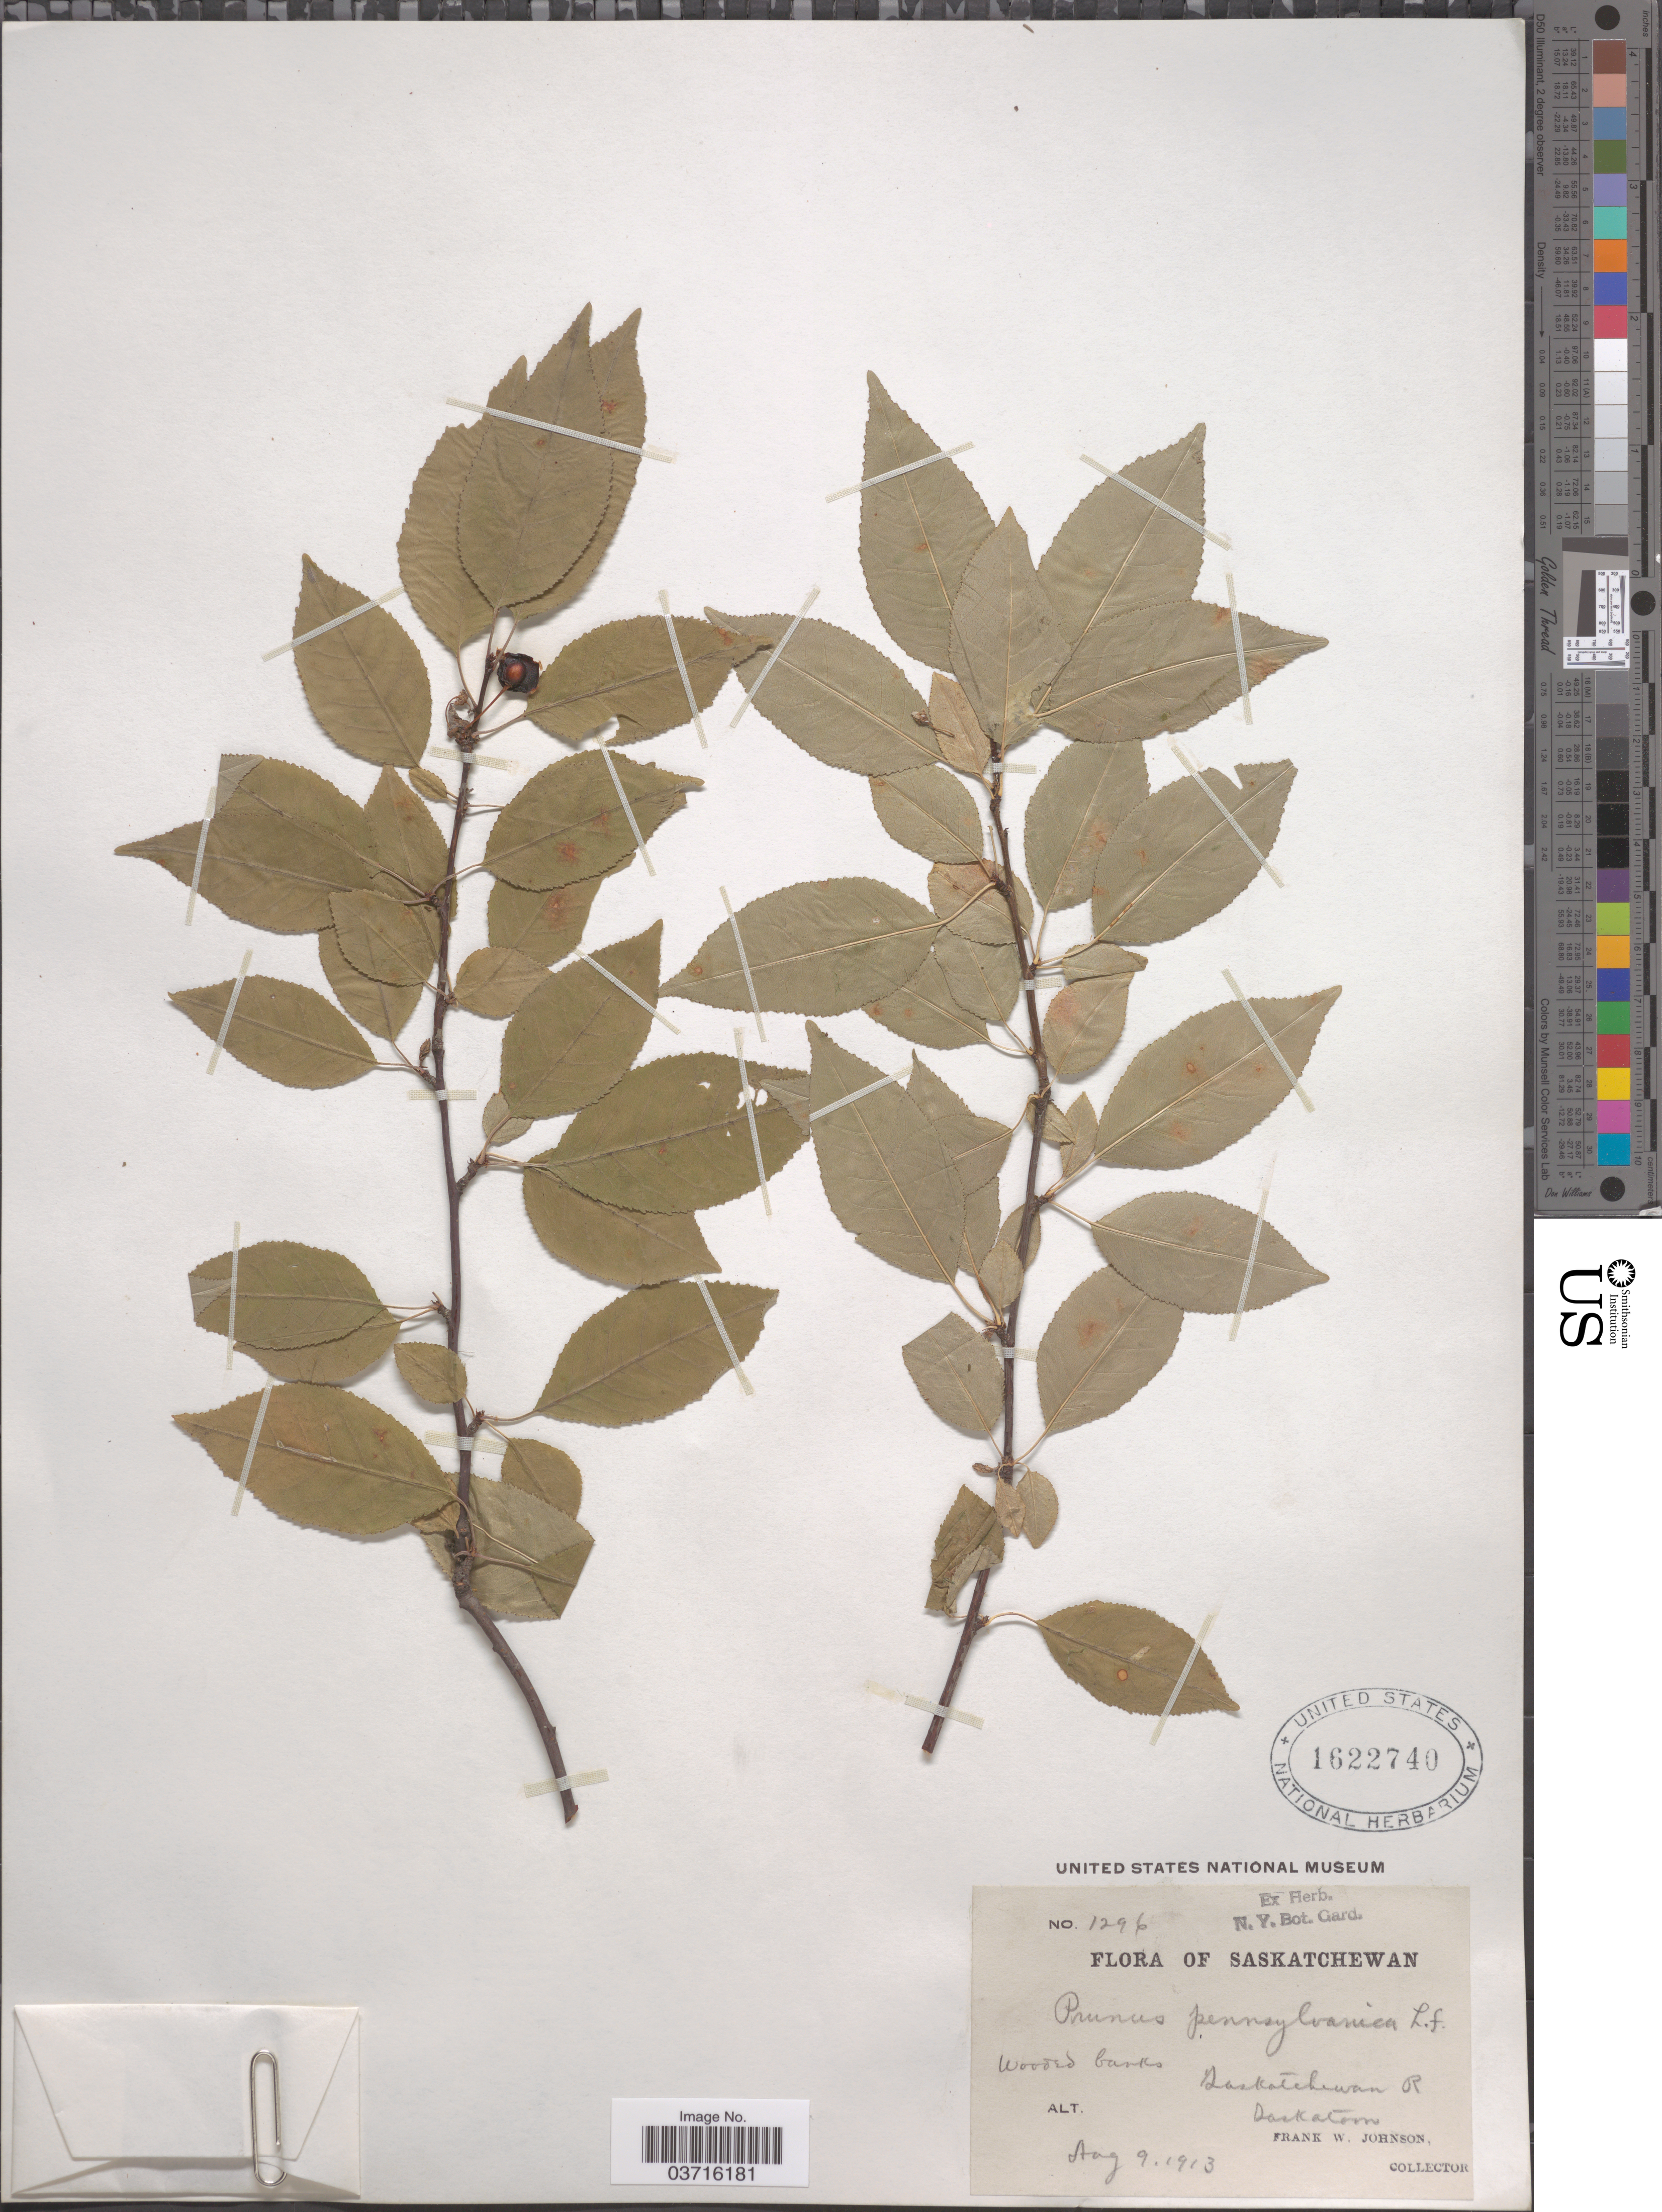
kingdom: Plantae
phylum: Tracheophyta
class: Magnoliopsida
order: Rosales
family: Rosaceae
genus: Prunus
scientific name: Prunus pensylvanica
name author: L. f.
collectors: F. W. Johnson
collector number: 1296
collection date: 1913-08-09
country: Canada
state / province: Saskatchewan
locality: Saskatchewan R. Saskatoon.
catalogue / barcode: US 1622740